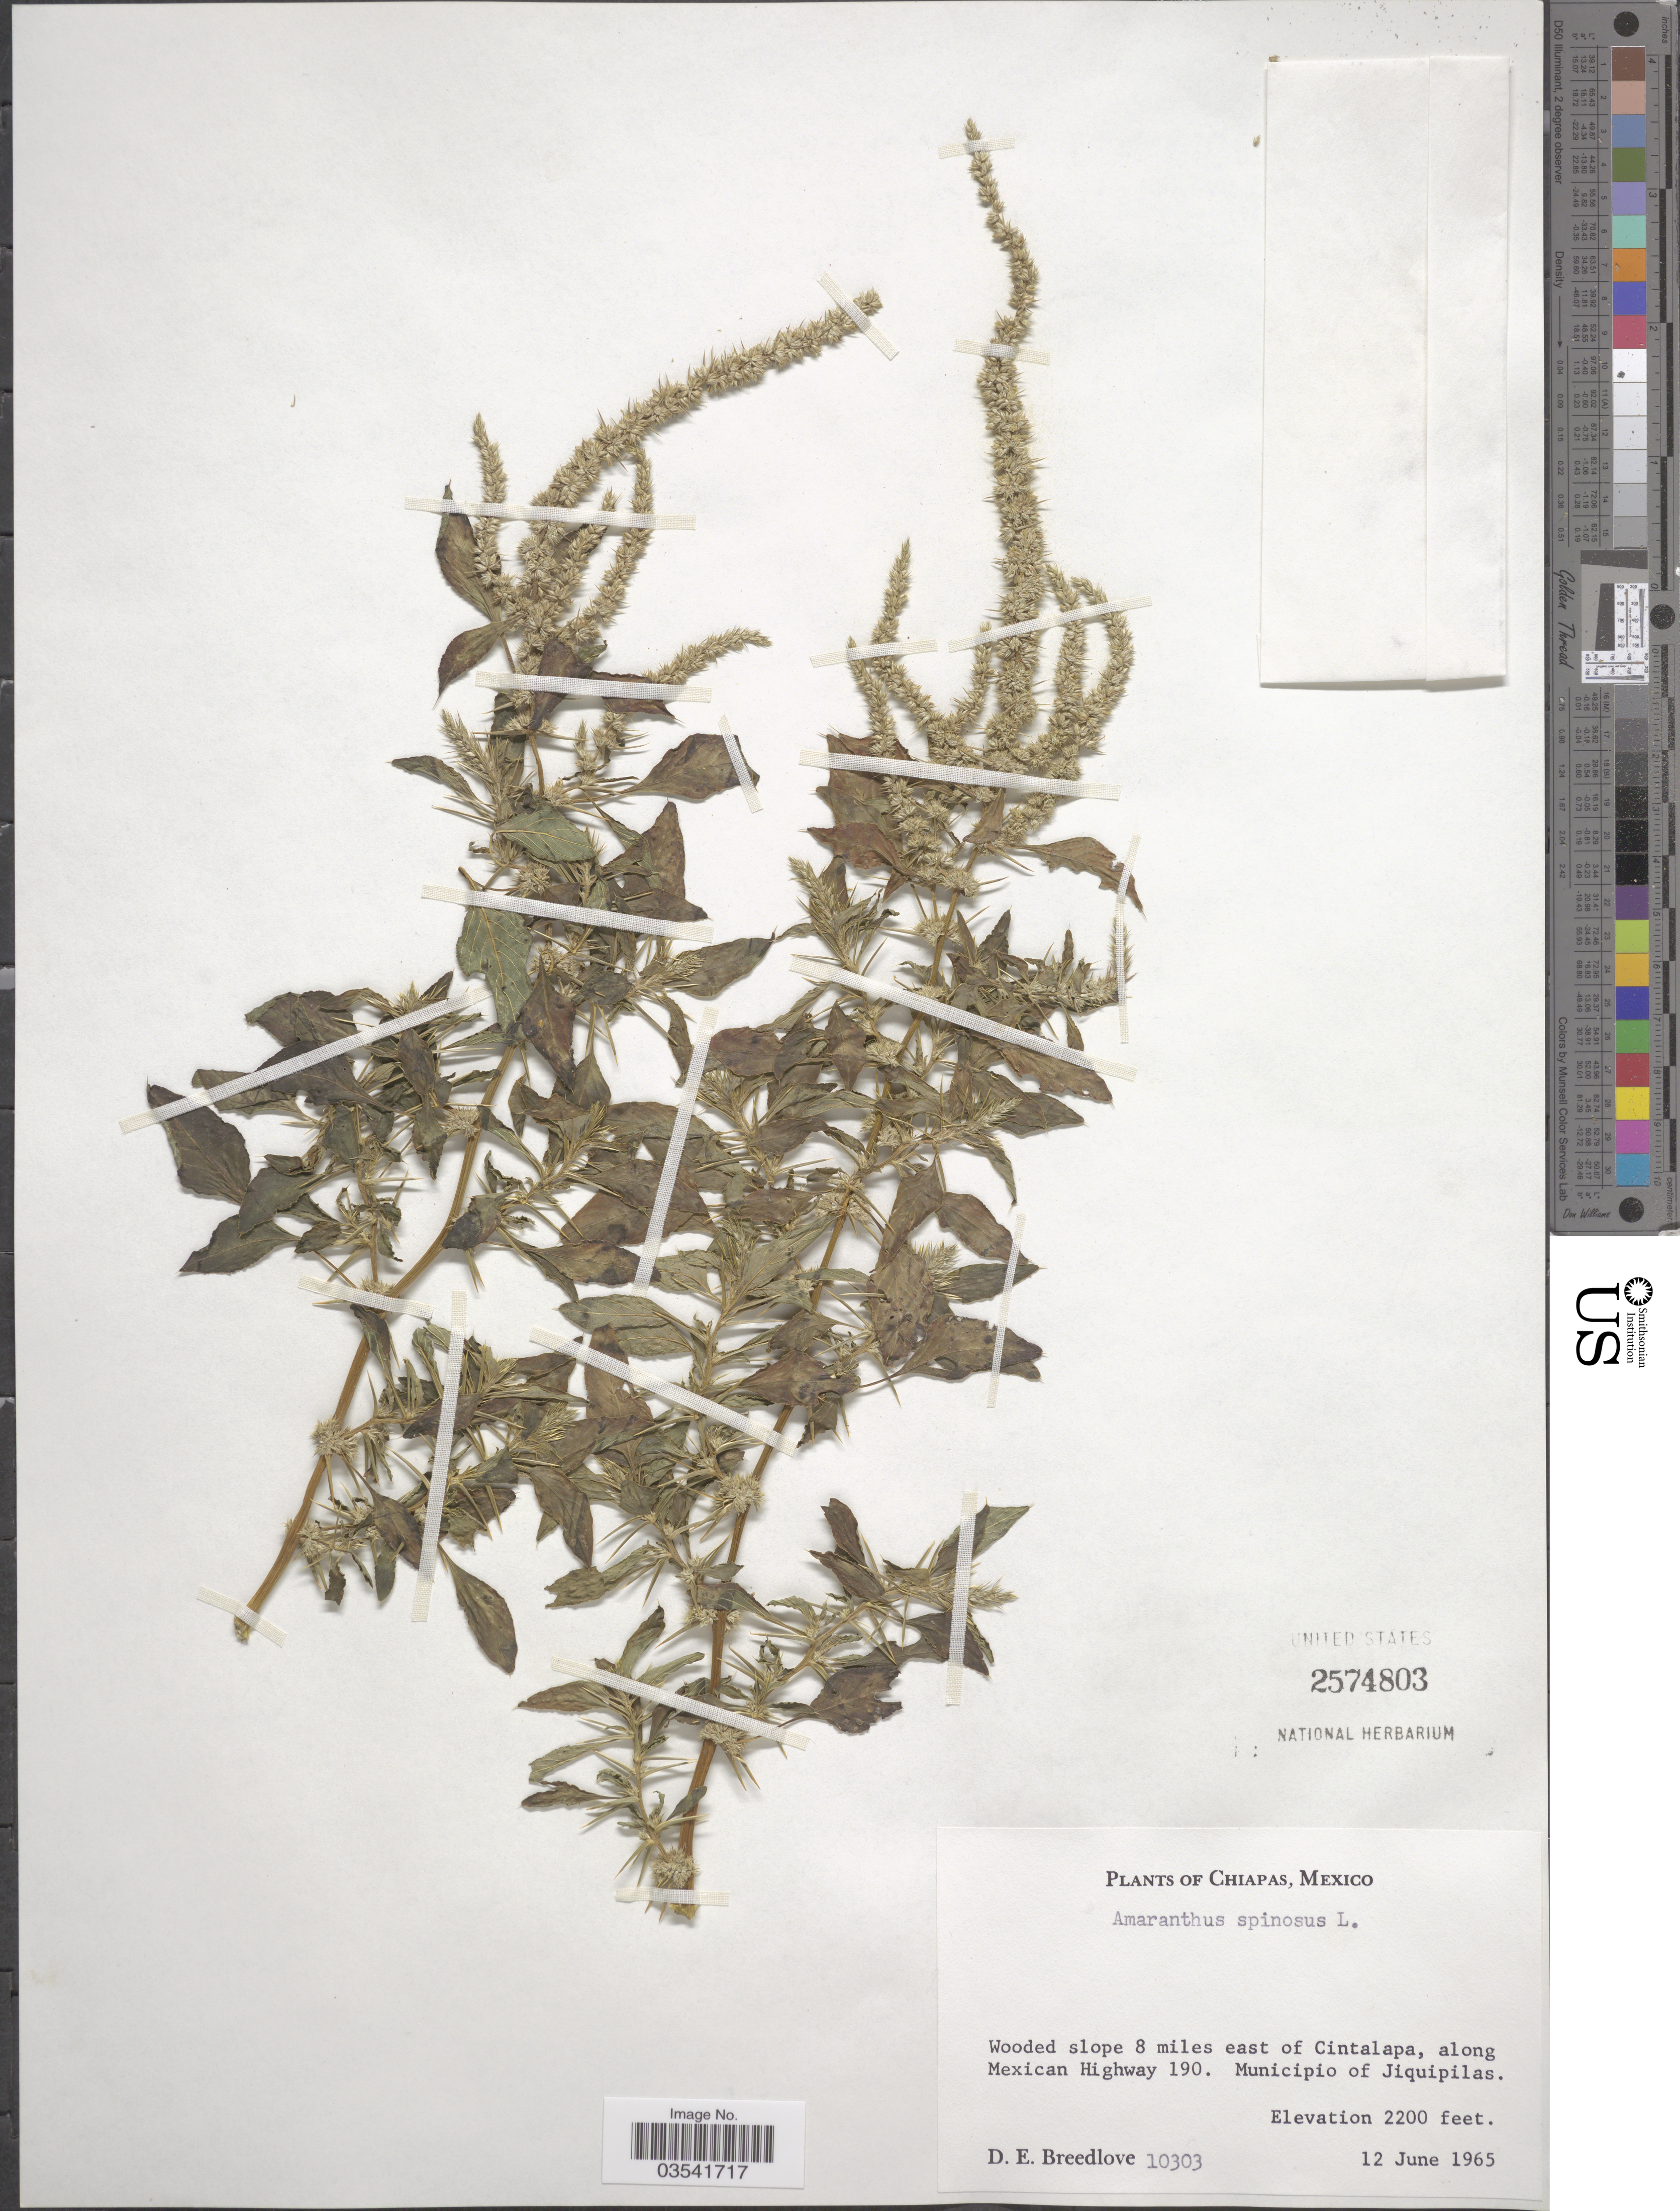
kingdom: Plantae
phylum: Tracheophyta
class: Magnoliopsida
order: Caryophyllales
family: Amaranthaceae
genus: Amaranthus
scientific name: Amaranthus spinosus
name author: L.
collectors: D. E. Breedlove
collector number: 10303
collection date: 1965-06-12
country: Mexico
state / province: Chiapas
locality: Wooded slope 8 miles east of Cintalapa, along Mexican Highway 190. Municipio of Jiquipilas.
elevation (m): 671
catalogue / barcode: US 2574803